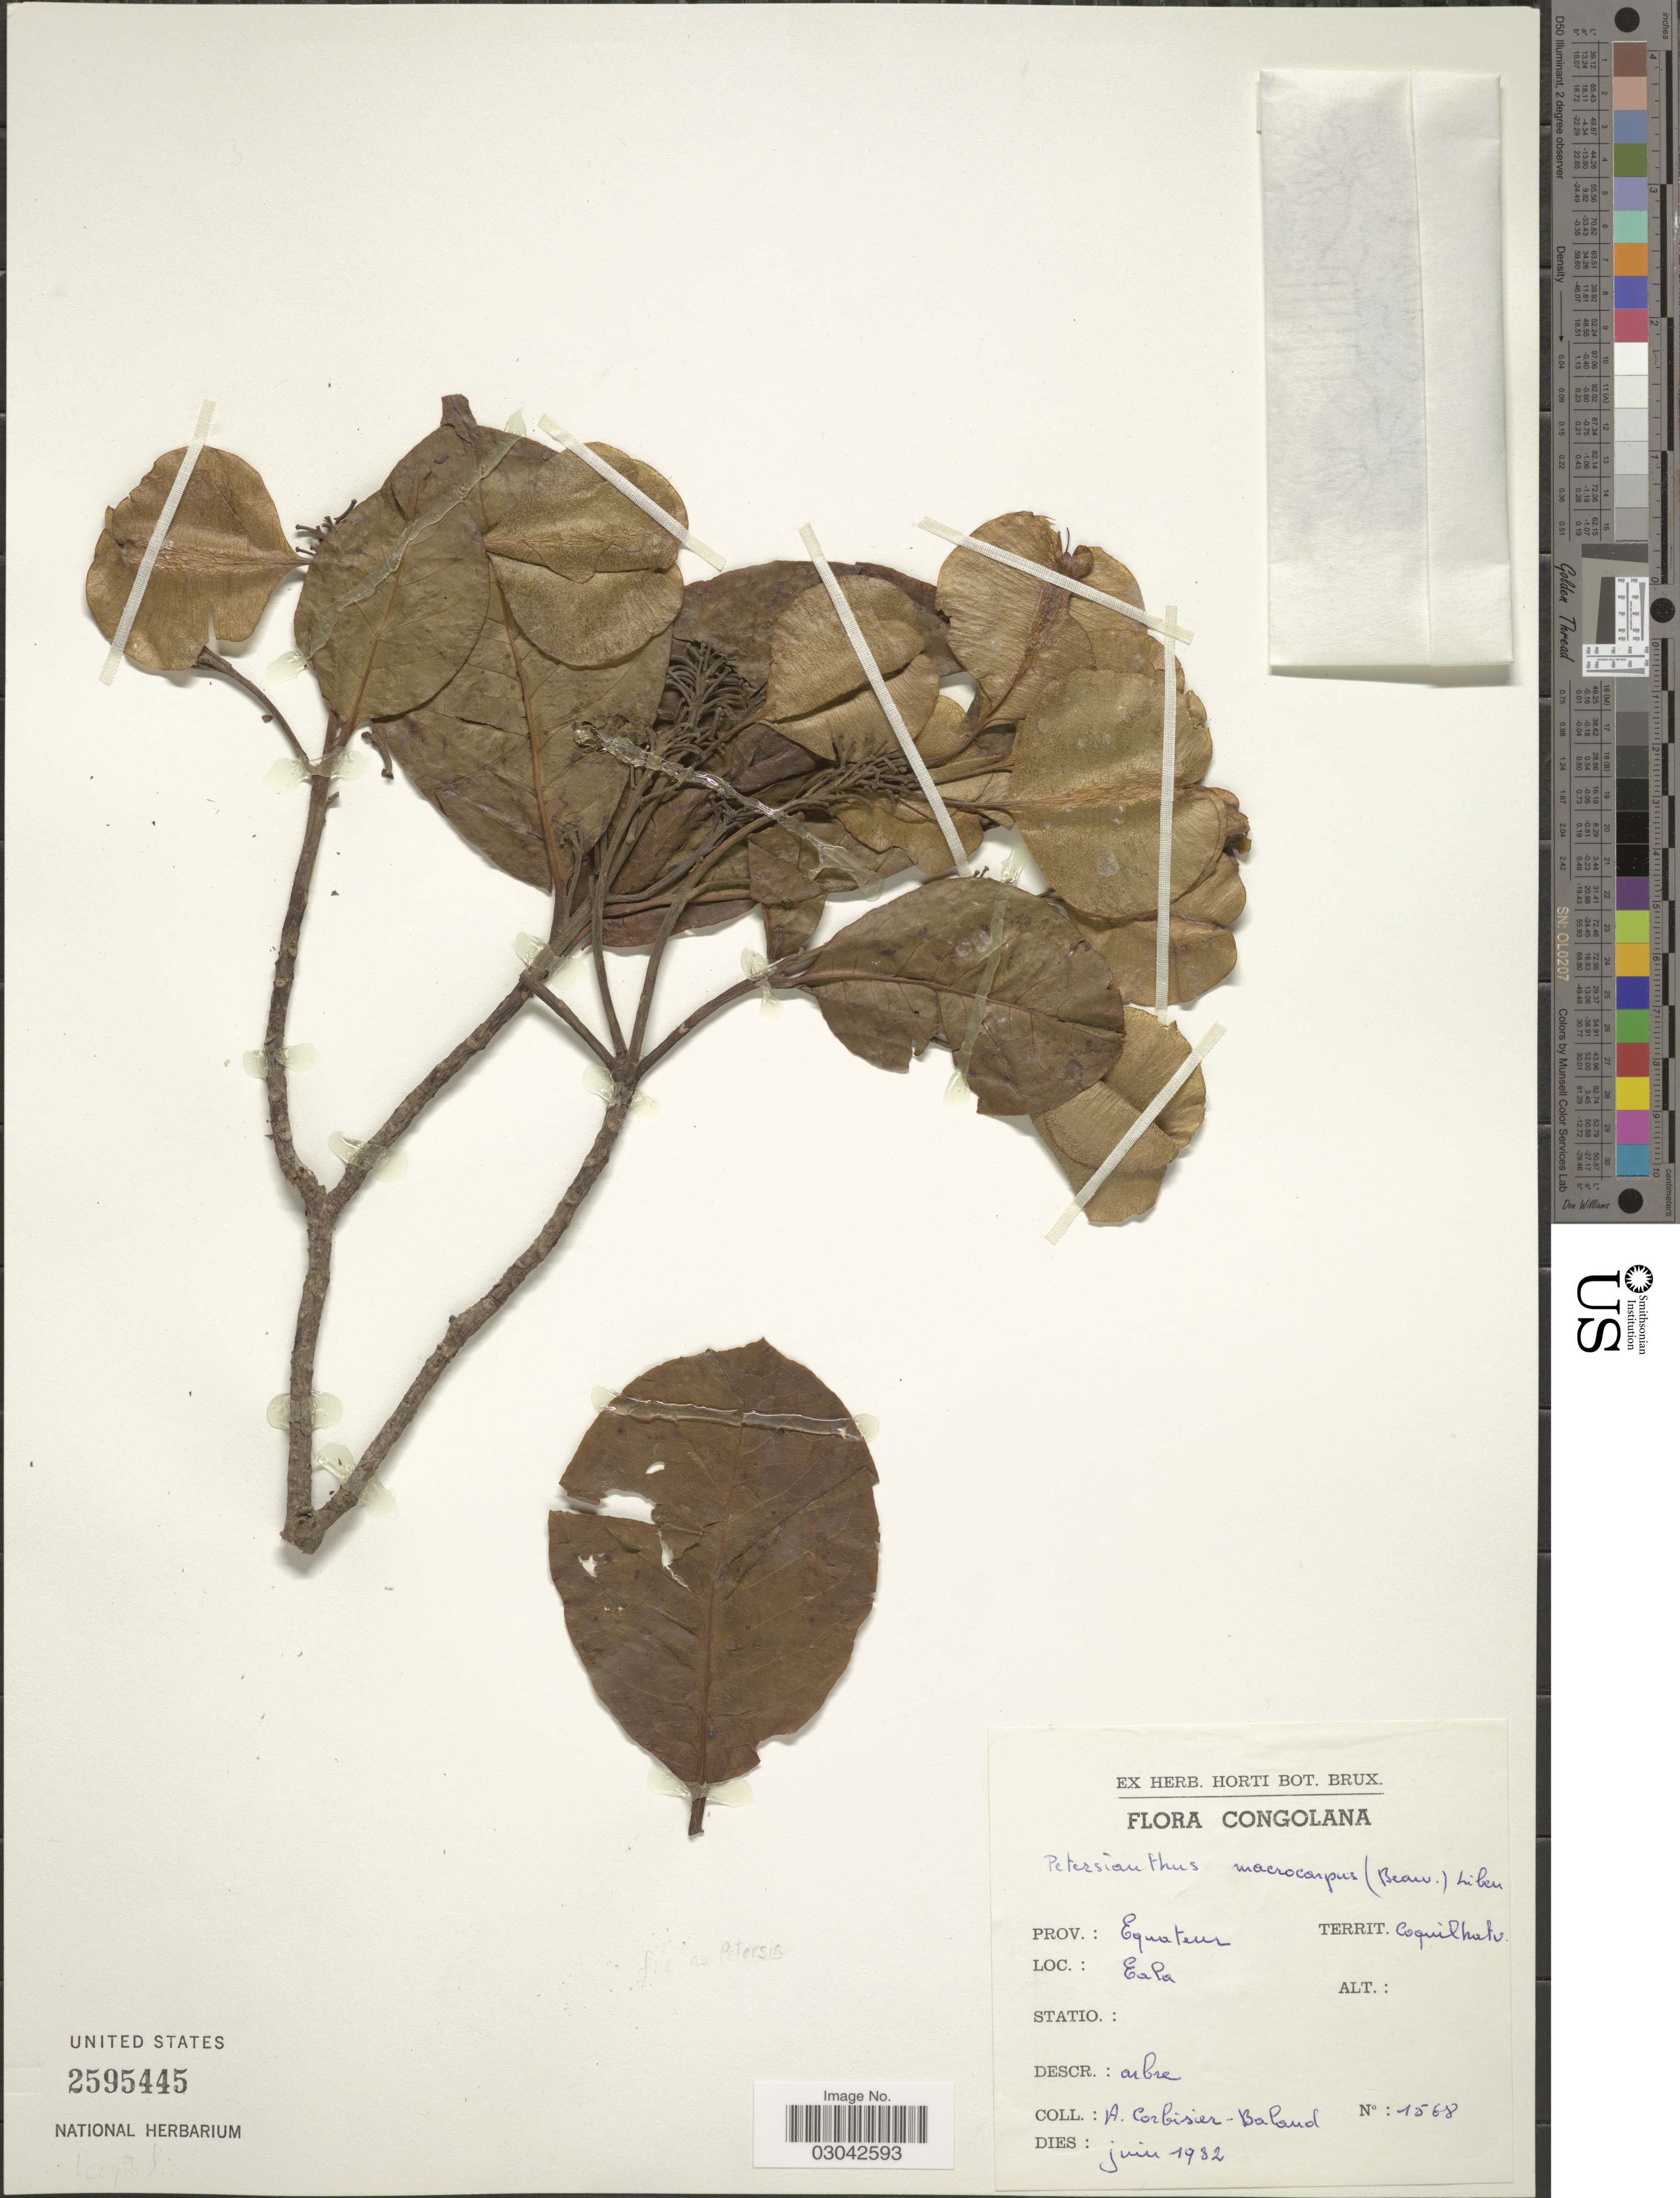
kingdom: Plantae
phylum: Tracheophyta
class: Magnoliopsida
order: Ericales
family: Lecythidaceae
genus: Combretodendron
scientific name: Combretodendron macrocarpum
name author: (P. Beauv.) Keay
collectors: A. Corbisier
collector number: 1568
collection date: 1932-06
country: Congo, Democratic Republic of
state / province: Equateur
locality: Congolana. Territ. Coquilhatv. Eala.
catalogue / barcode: US 2595445